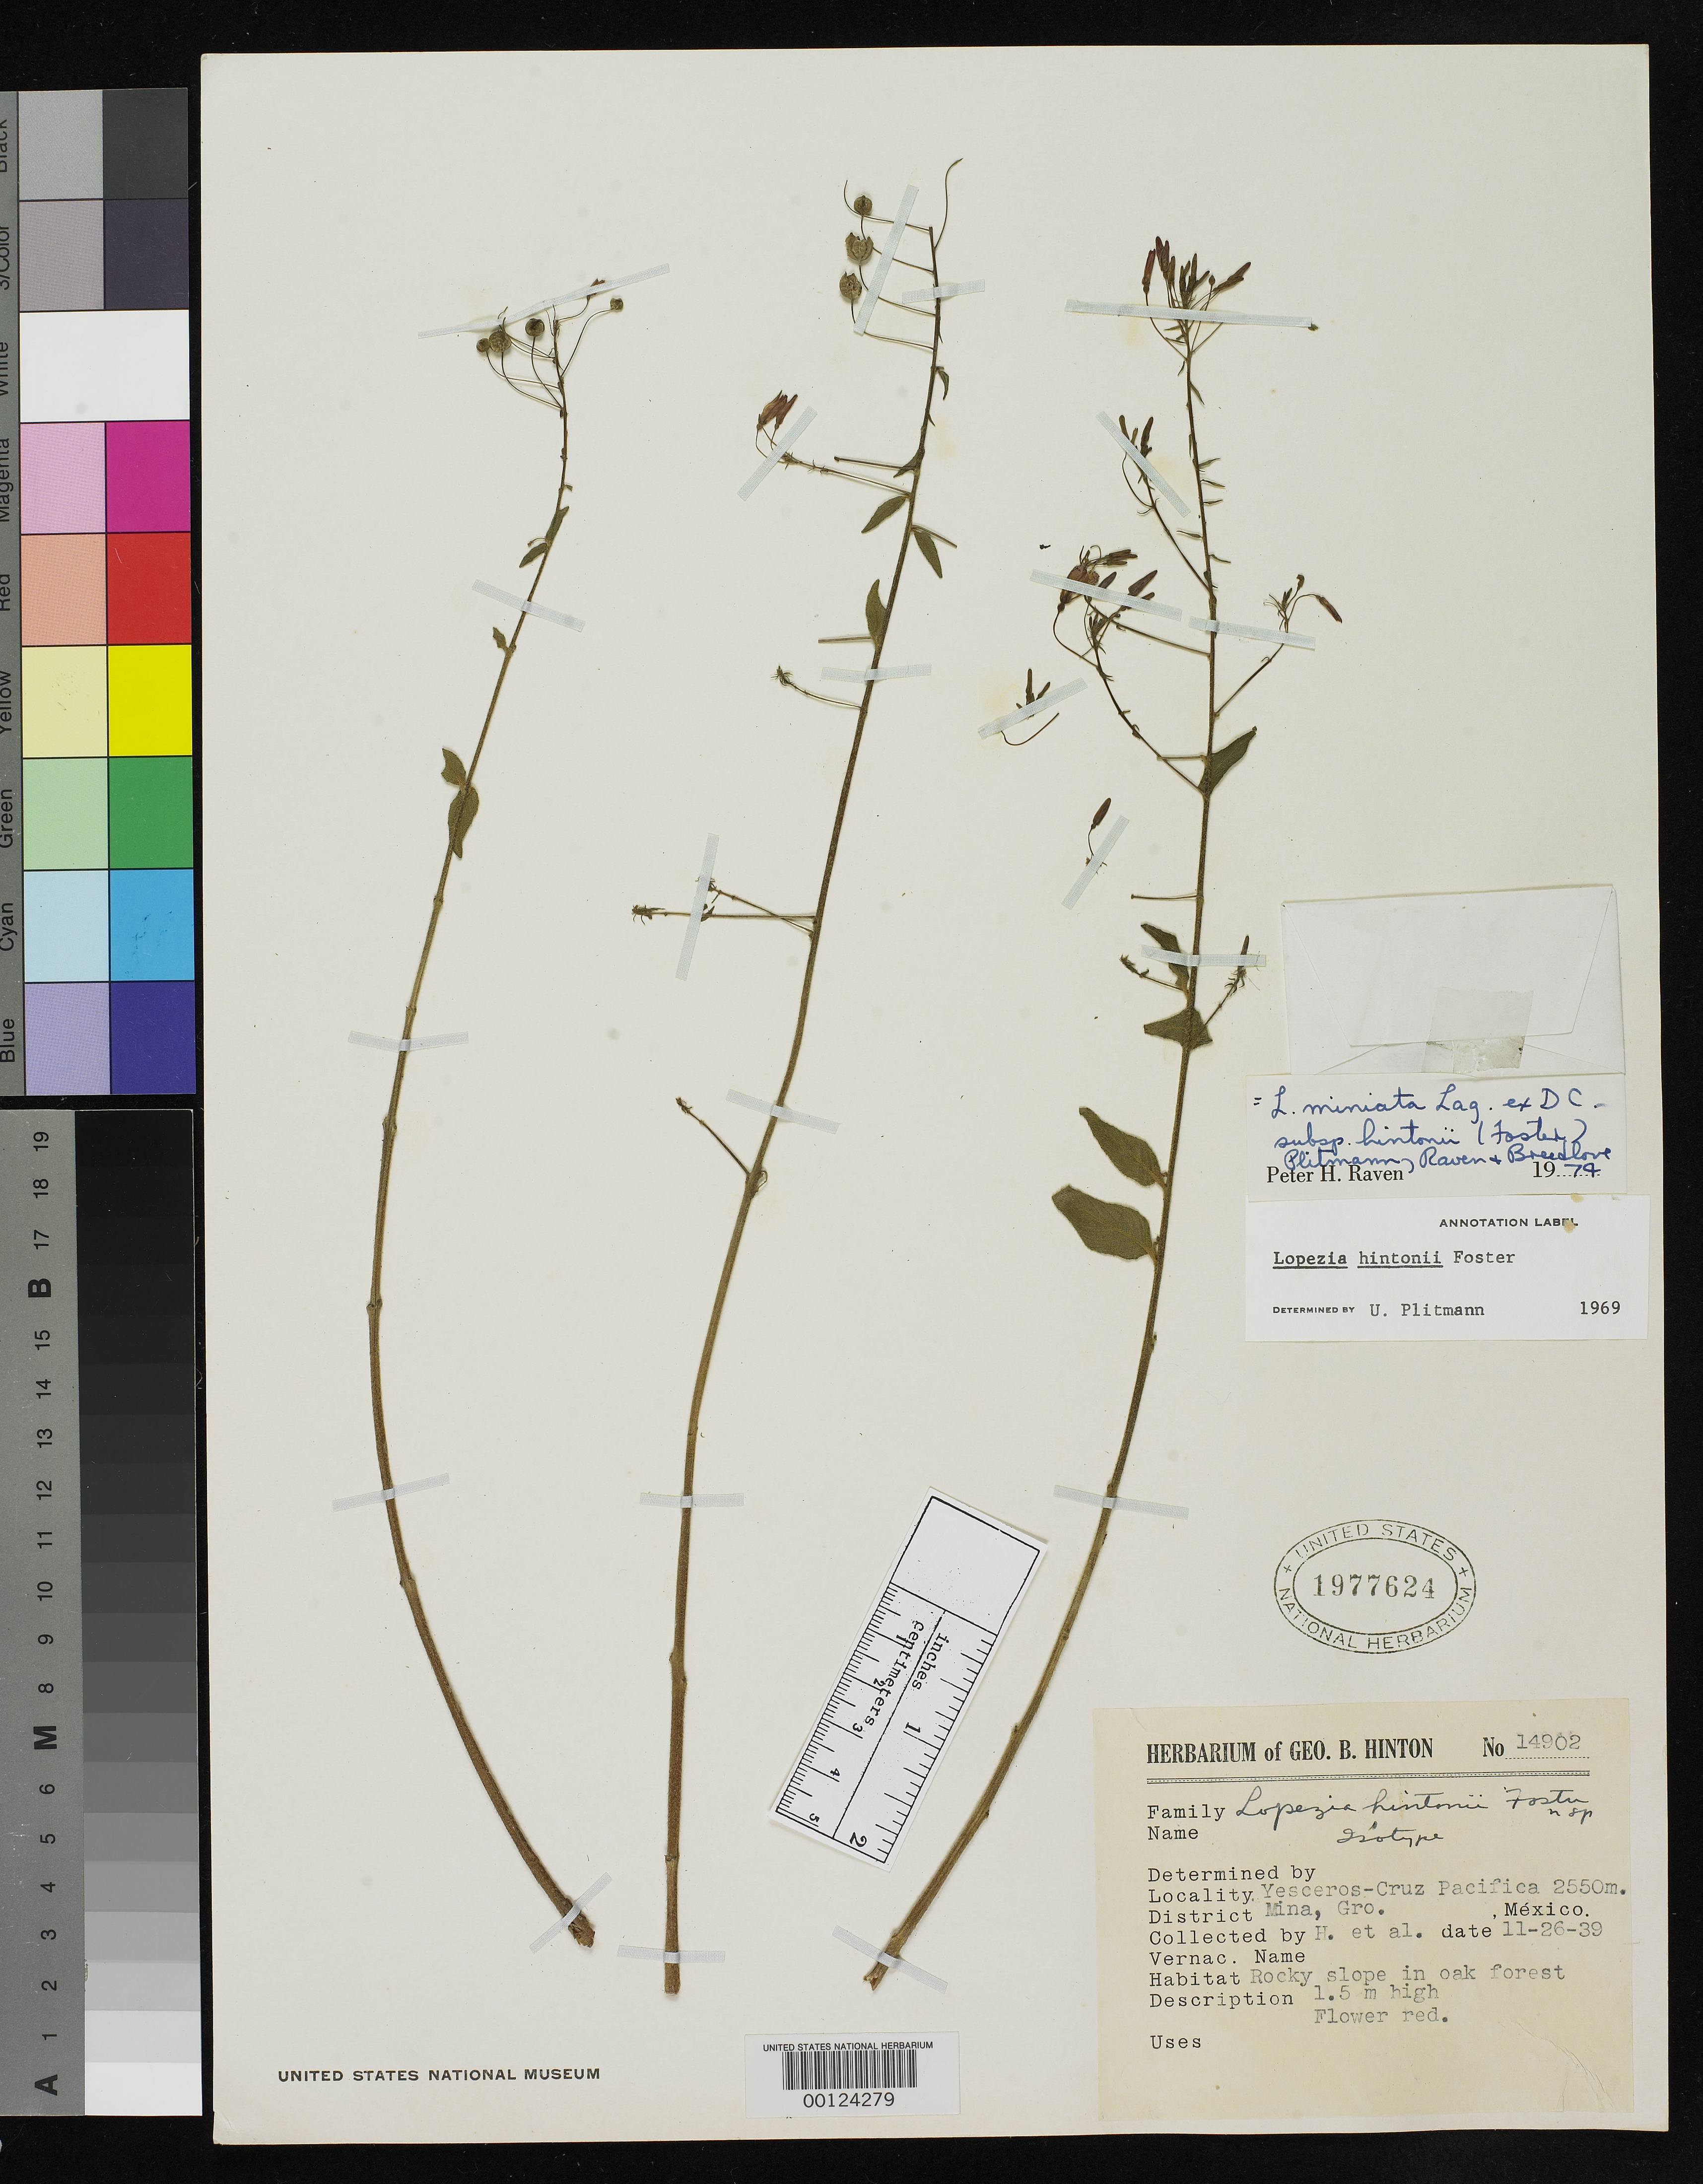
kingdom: Plantae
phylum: Tracheophyta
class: Magnoliopsida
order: Myrtales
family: Onagraceae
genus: Lopezia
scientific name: Lopezia hintoni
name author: R.C. Foster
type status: Isotype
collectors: G. B. Hinton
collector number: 14902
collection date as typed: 26 Nov 1939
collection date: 1939-11-26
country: Mexico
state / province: Guerrero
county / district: Mina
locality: Yesceros-Cruz Pacifica.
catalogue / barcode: US 1977624